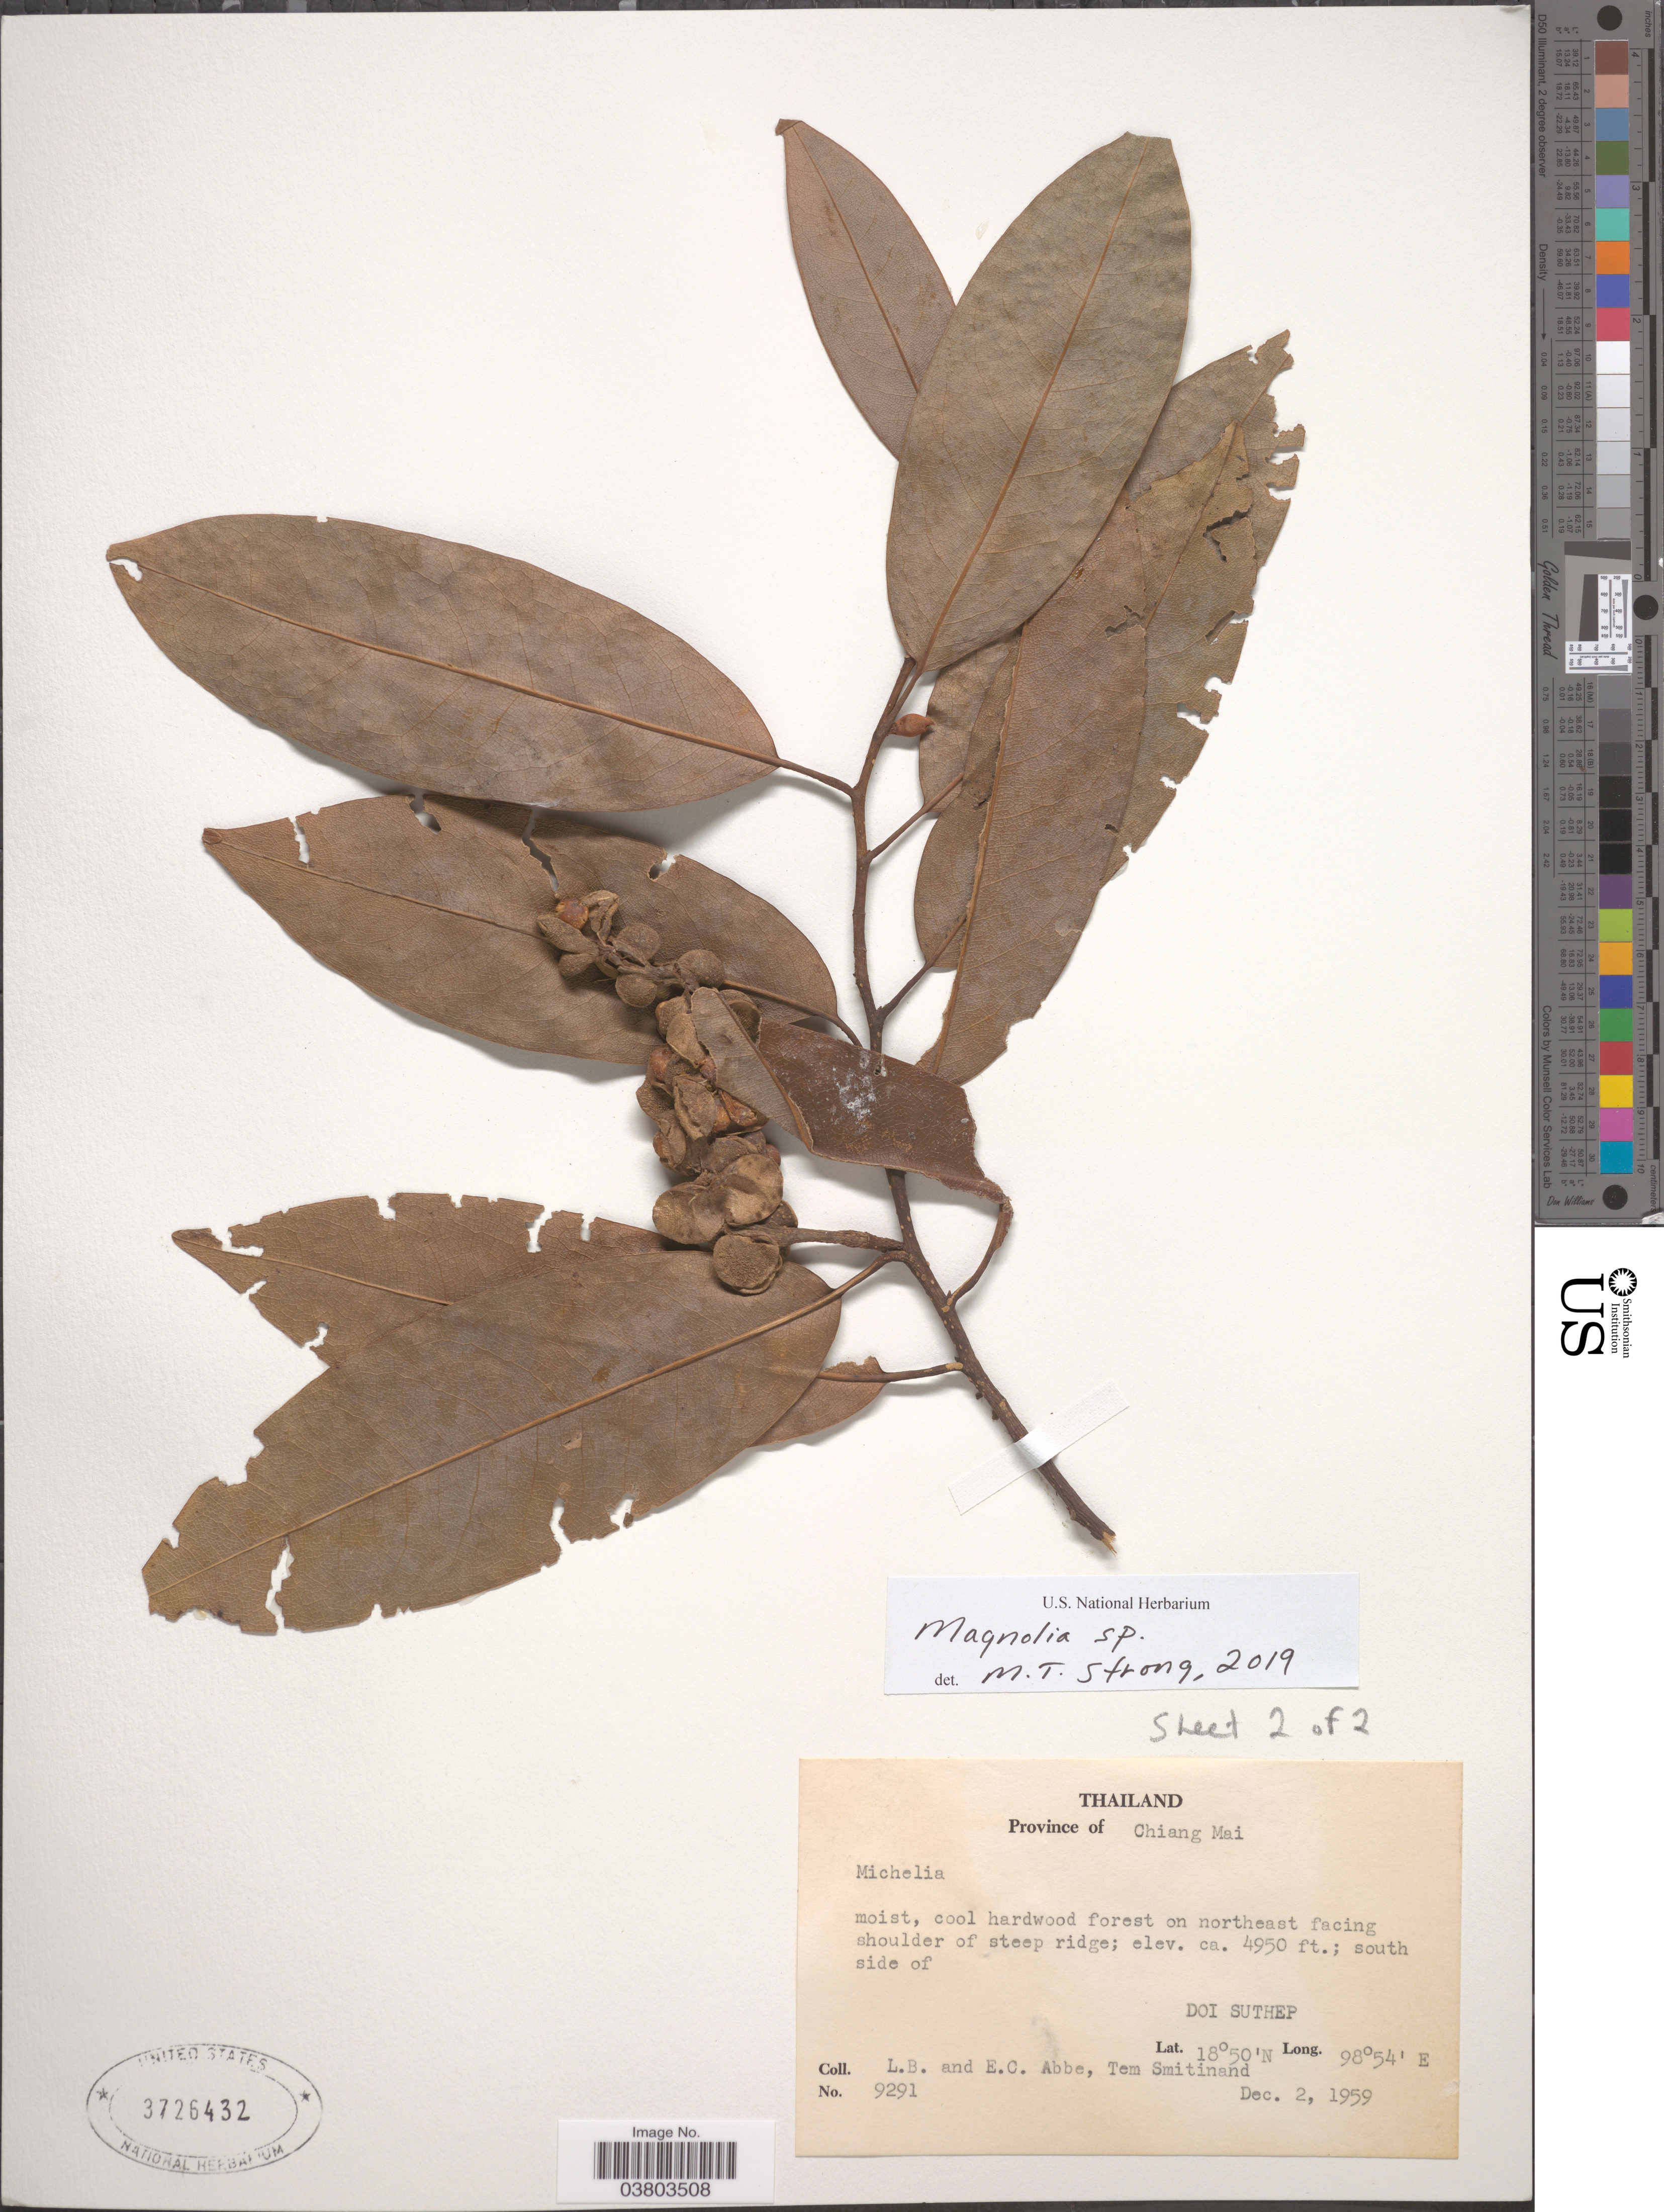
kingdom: Plantae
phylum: Tracheophyta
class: Magnoliopsida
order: Magnoliales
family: Magnoliaceae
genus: Magnolia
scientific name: Magnolia sp.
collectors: L. B. Abbe, E. C. Abbe & T. Smitinand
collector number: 9291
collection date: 1959-12-02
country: Thailand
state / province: Chiang Mai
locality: On northeast facing shoulder of steep ridge; south side of Doi Suthep.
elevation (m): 1509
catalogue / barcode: US 3726432